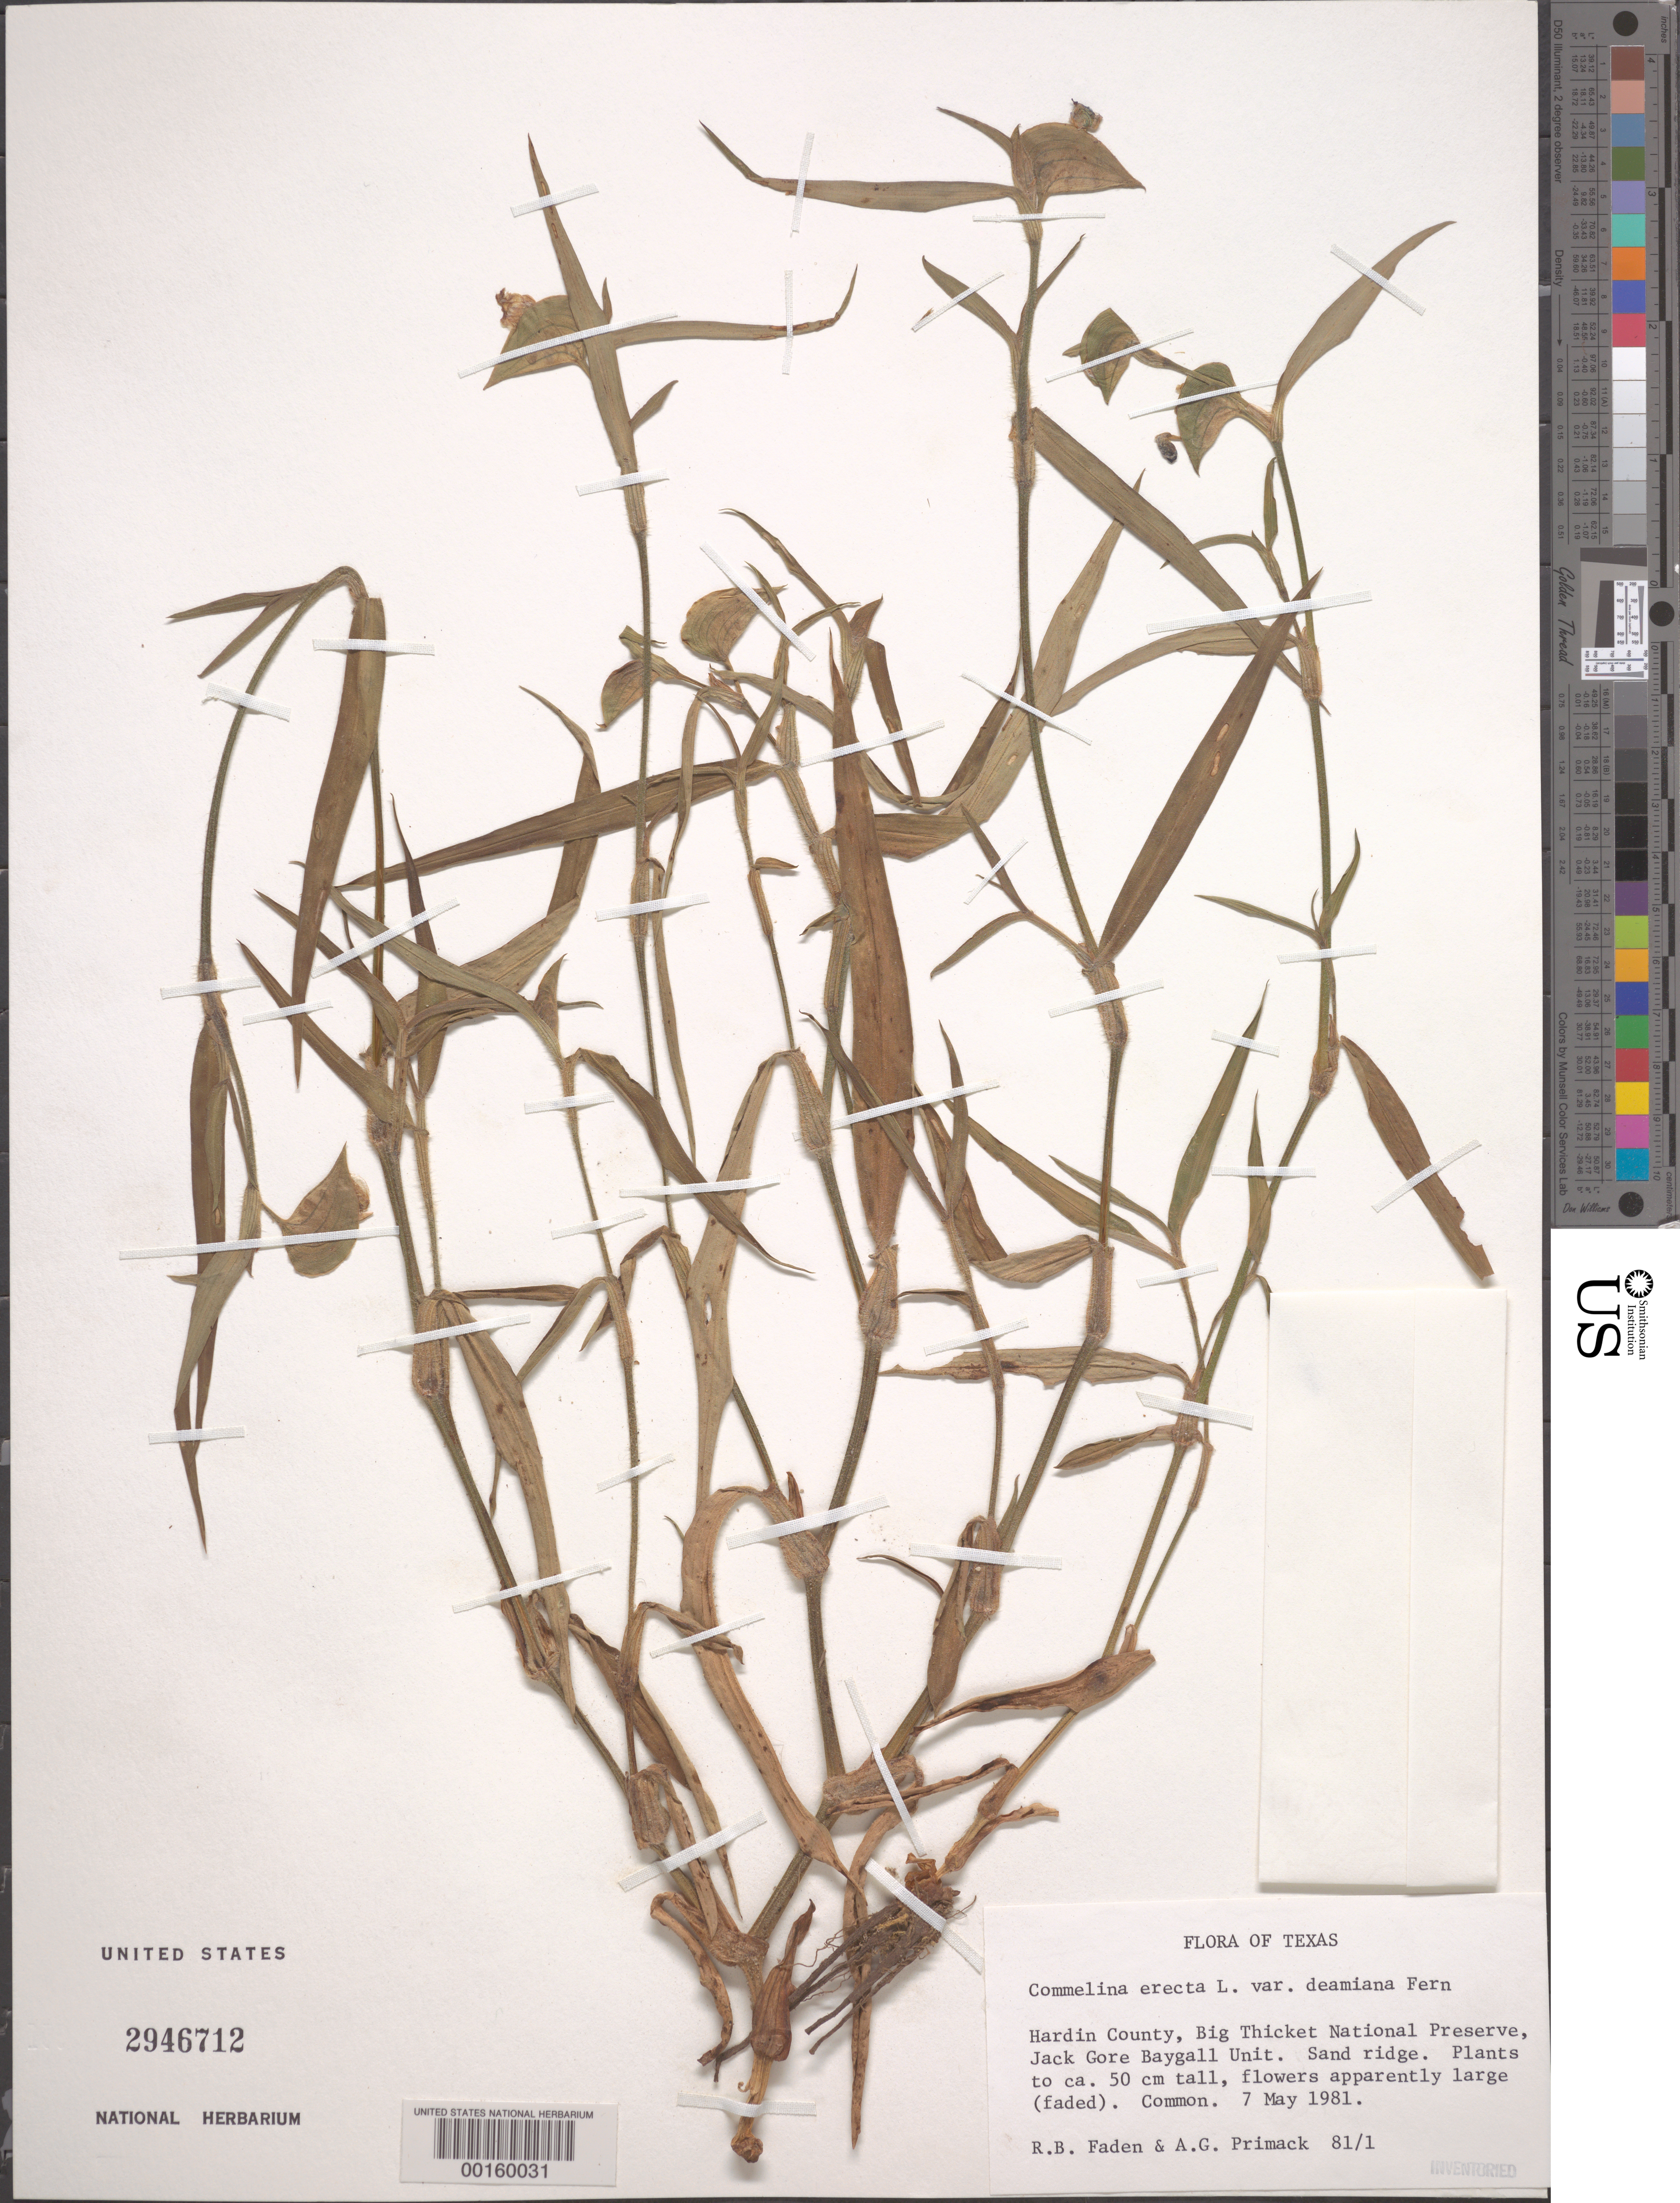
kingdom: Plantae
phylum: Tracheophyta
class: Liliopsida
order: Commelinales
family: Commelinaceae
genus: Commelina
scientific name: Commelina erecta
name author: L.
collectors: R. B. Faden & A. Primack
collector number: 81/1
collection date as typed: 07 May 1981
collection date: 1981-05-07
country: United States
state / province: Texas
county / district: Hardin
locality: Big thicket nat'l preserve, jack gore bay gall unit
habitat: Sand ridge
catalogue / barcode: US 2946712